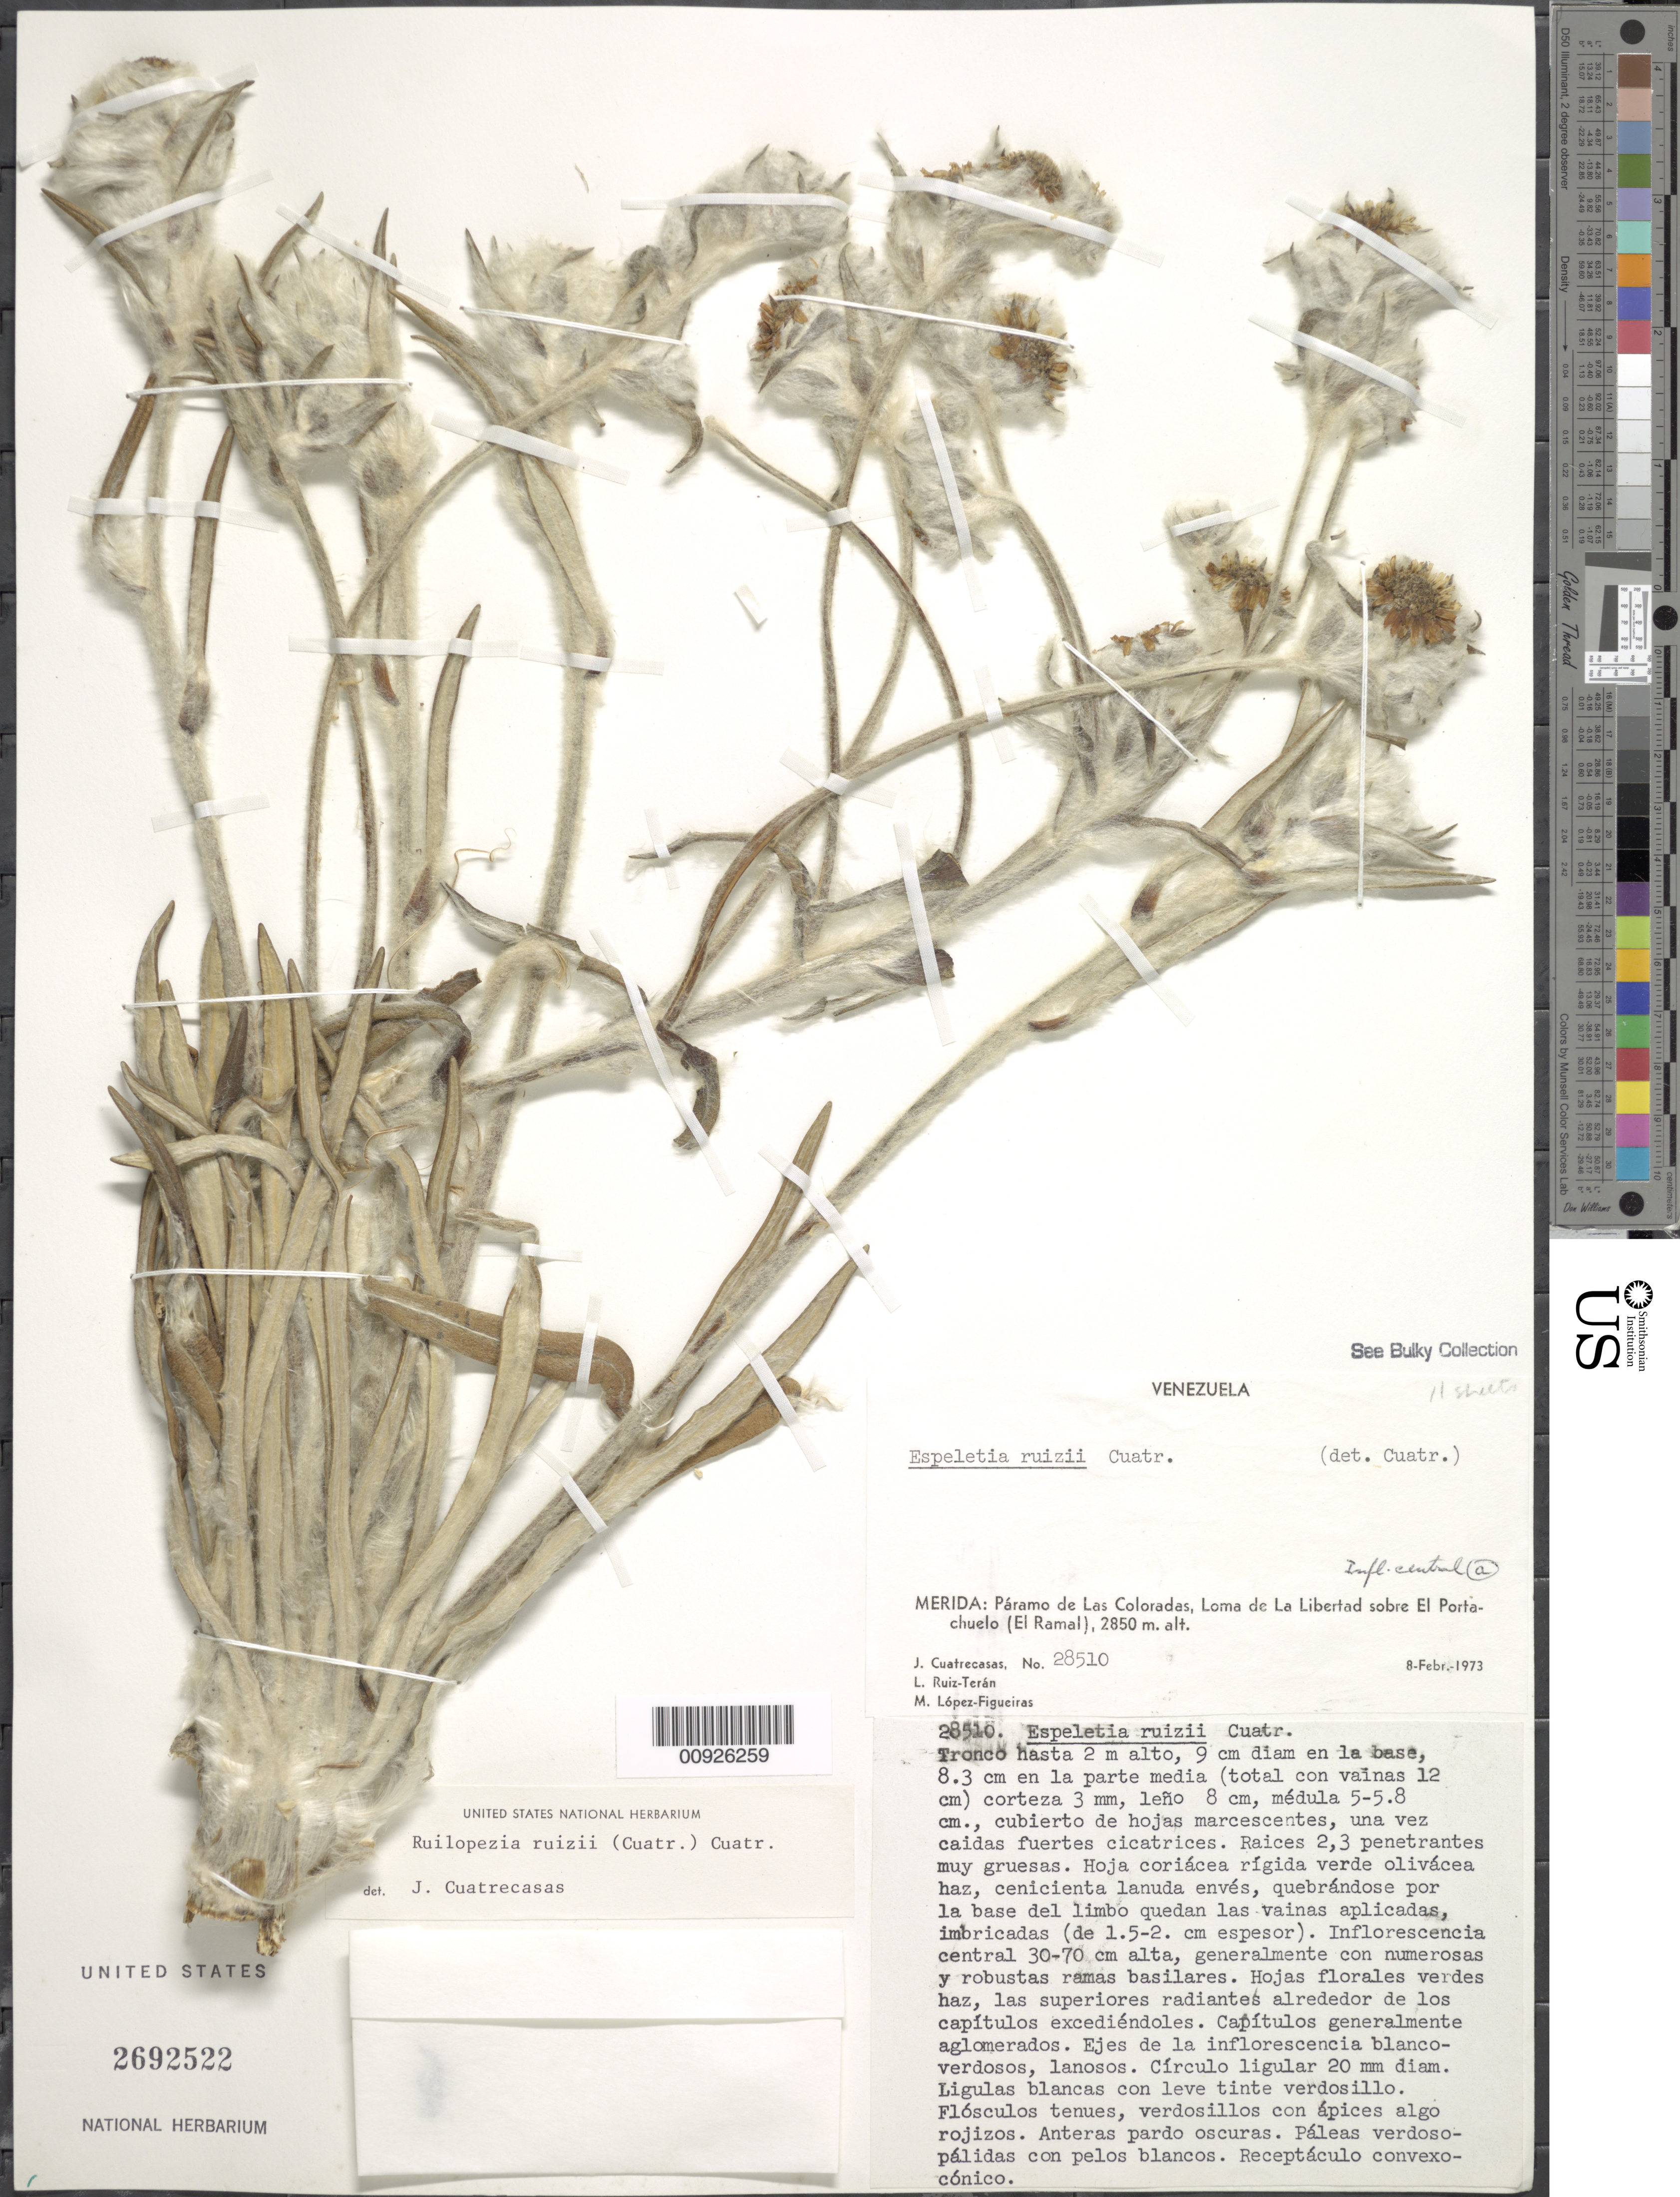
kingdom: Plantae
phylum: Tracheophyta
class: Magnoliopsida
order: Asterales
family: Asteraceae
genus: Ruilopezia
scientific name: Ruilopezia ruizii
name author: (Cuatrec.) Cuatrec.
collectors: J. Cuatrecasas, L. E. Ruíz-Terán & M. López Figueiras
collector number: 28510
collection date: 1973-02-08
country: Venezuela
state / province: Mérida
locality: P. de las Coloradas. Loma de la Libertad sobre El Portachuelo (El Ramal)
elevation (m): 2850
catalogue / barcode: US 2692522